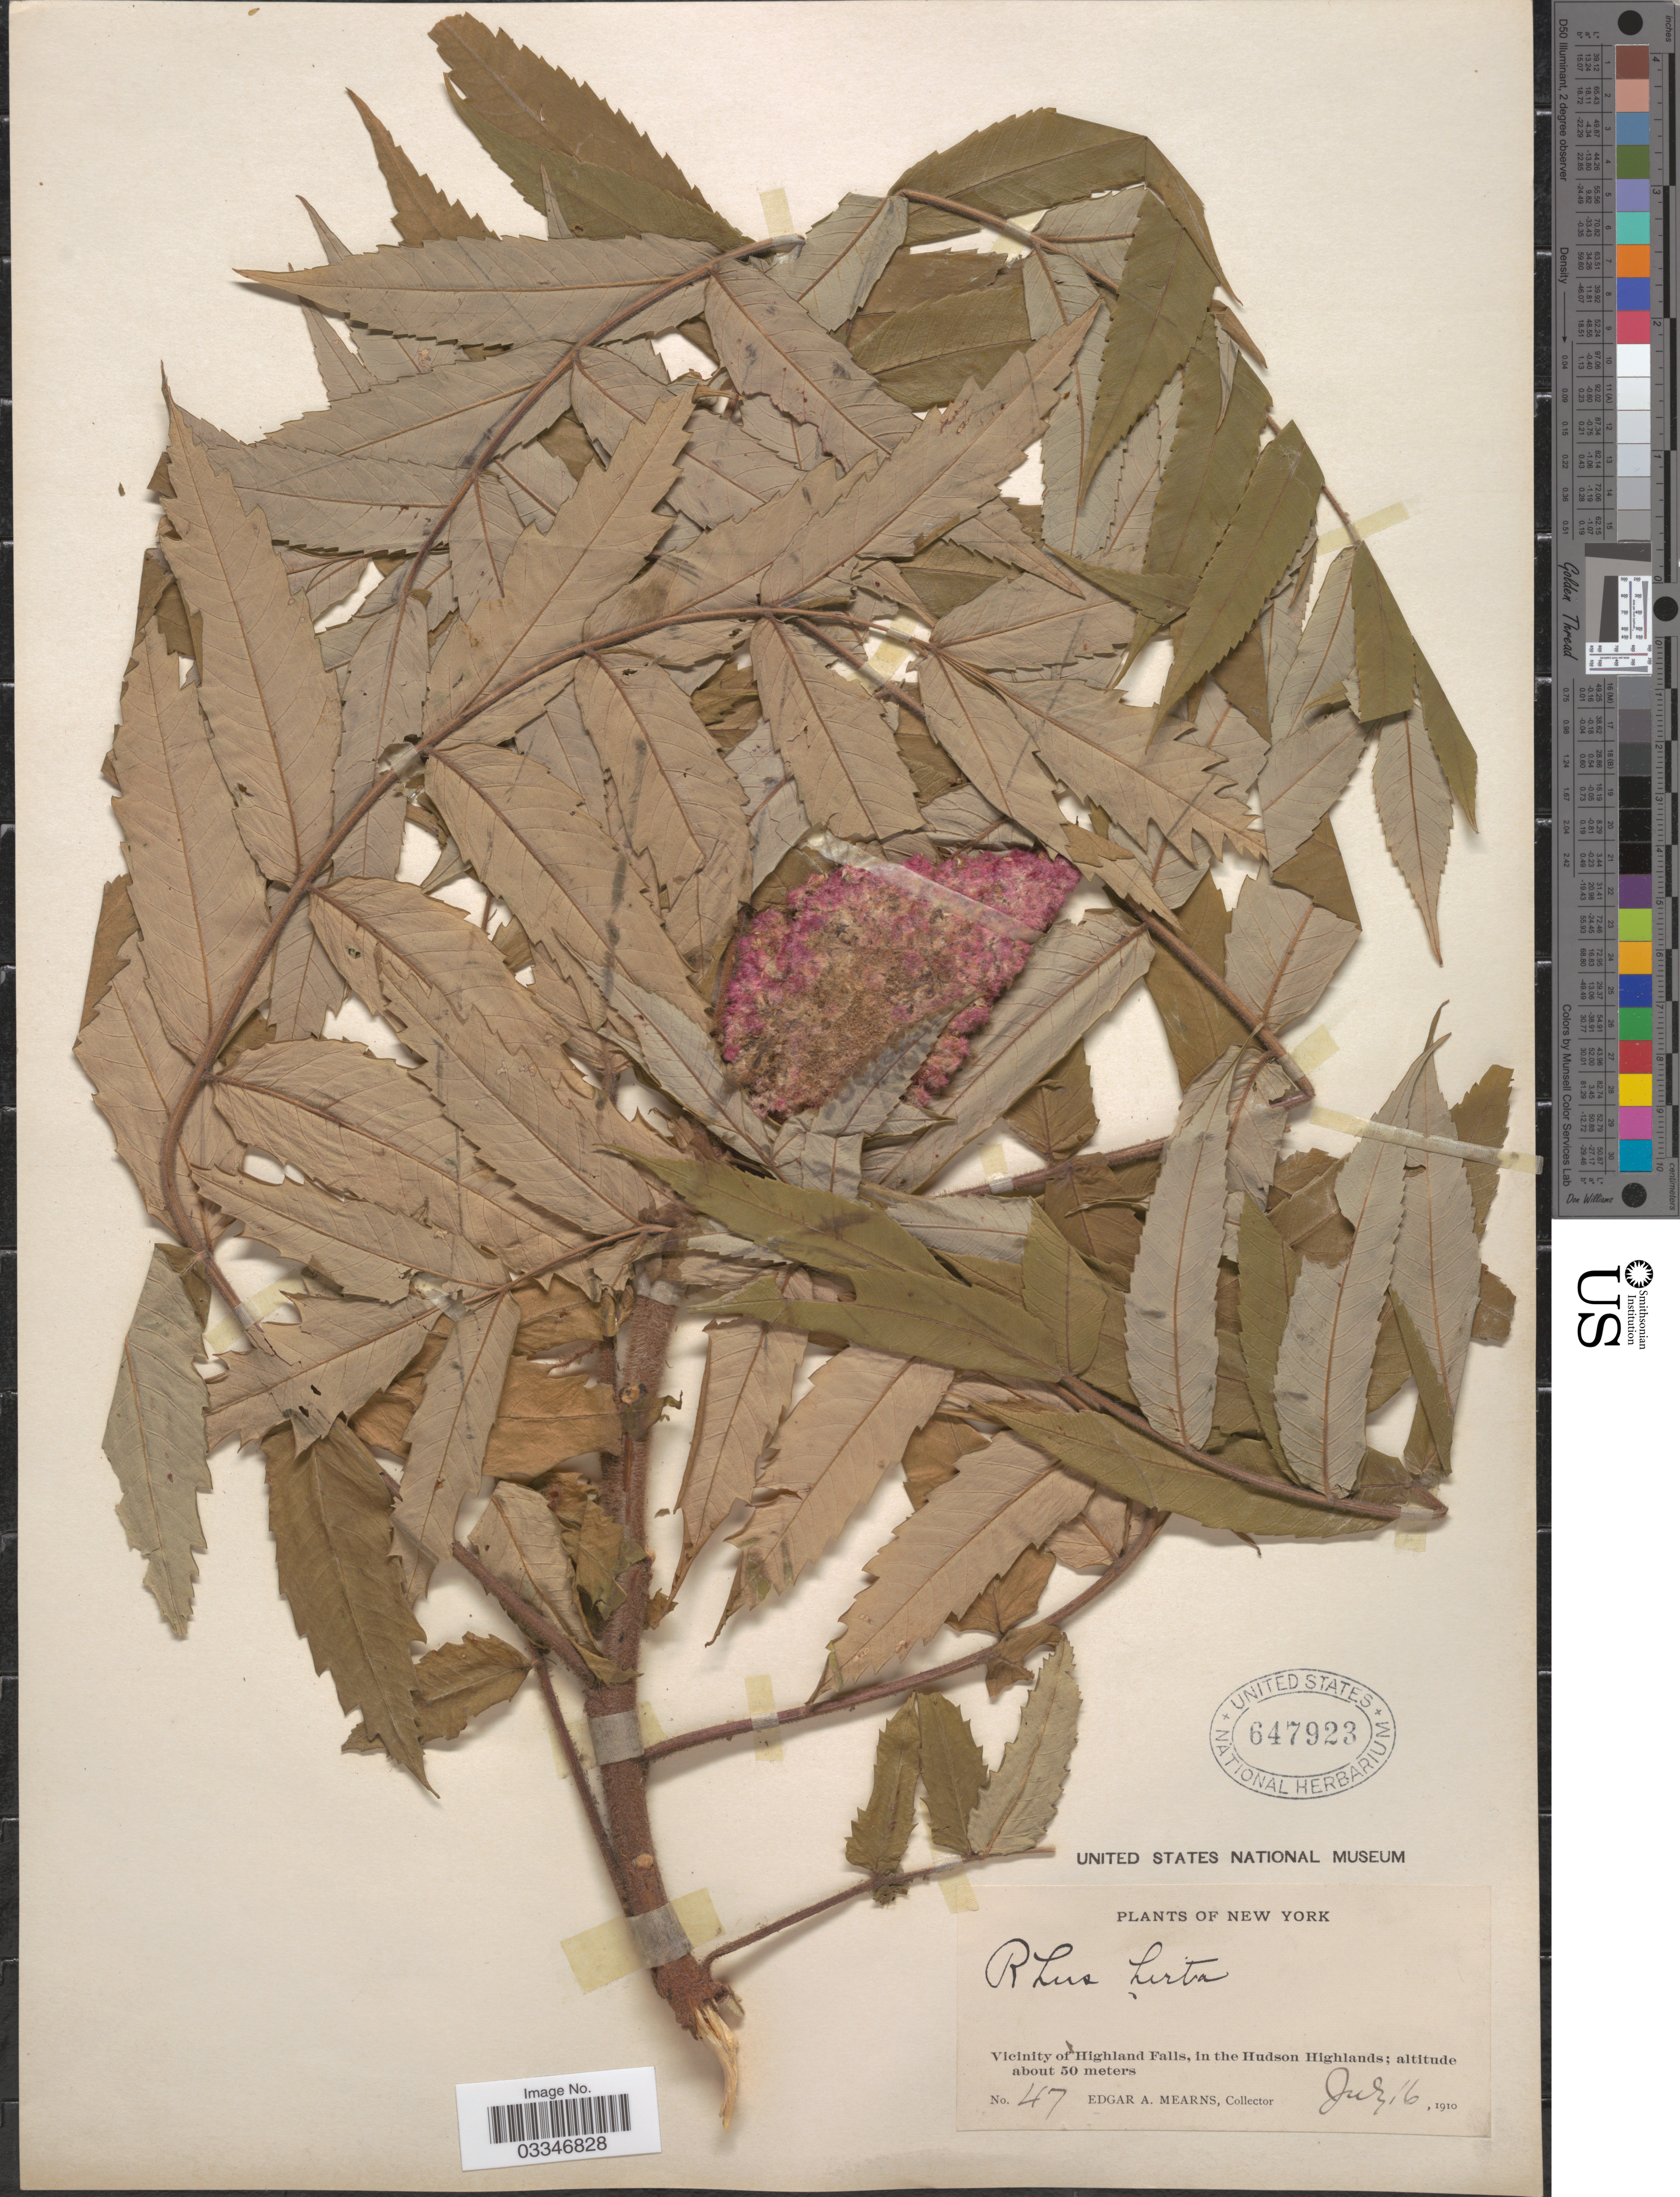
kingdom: Plantae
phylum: Tracheophyta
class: Magnoliopsida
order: Sapindales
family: Anacardiaceae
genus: Rhus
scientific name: Rhus typhina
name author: L.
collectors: E. A. Mearns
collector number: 47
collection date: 1910-07-16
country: United States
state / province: New York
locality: Vicinity of Highland Falls, in the Hudson Highlands.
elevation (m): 50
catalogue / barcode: US 647923